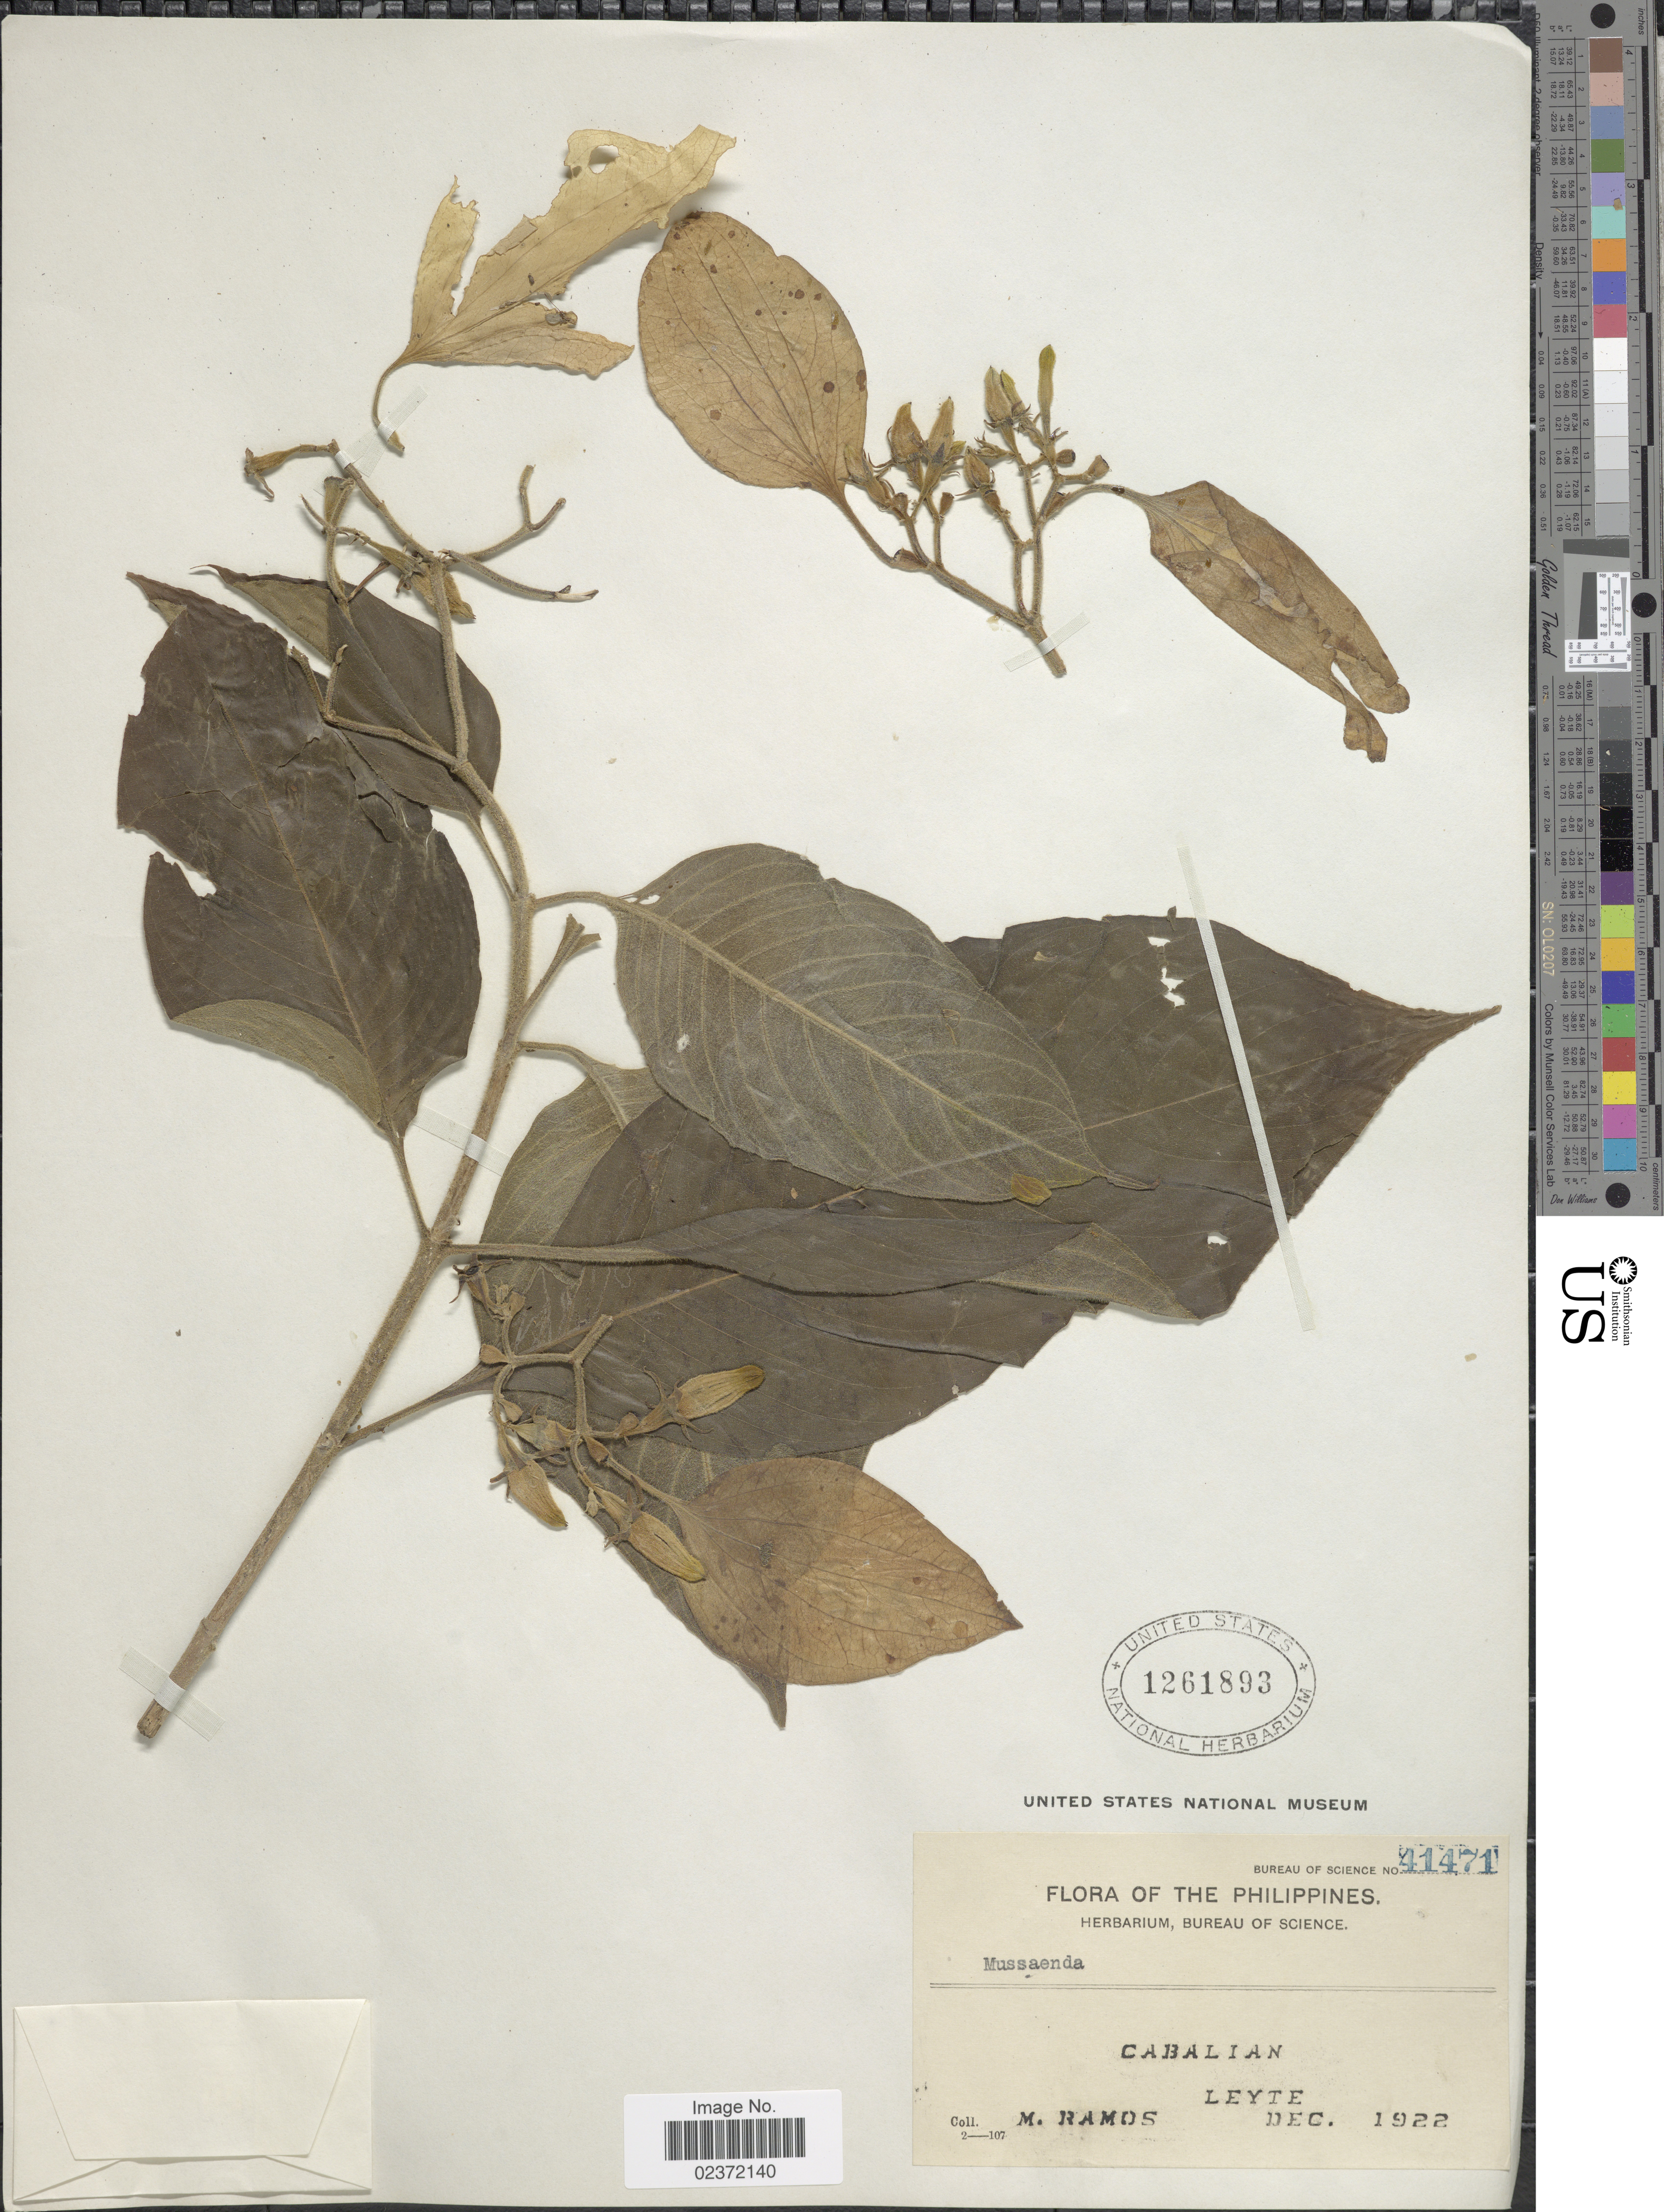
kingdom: Plantae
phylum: Tracheophyta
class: Magnoliopsida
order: Gentianales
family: Rubiaceae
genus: Mussaenda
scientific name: Mussaenda sp.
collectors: M. Ramos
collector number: Bureau of Science 41471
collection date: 1922-12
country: Philippines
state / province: Eastern Visayas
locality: Cabalian, Leyte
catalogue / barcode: US 1261893